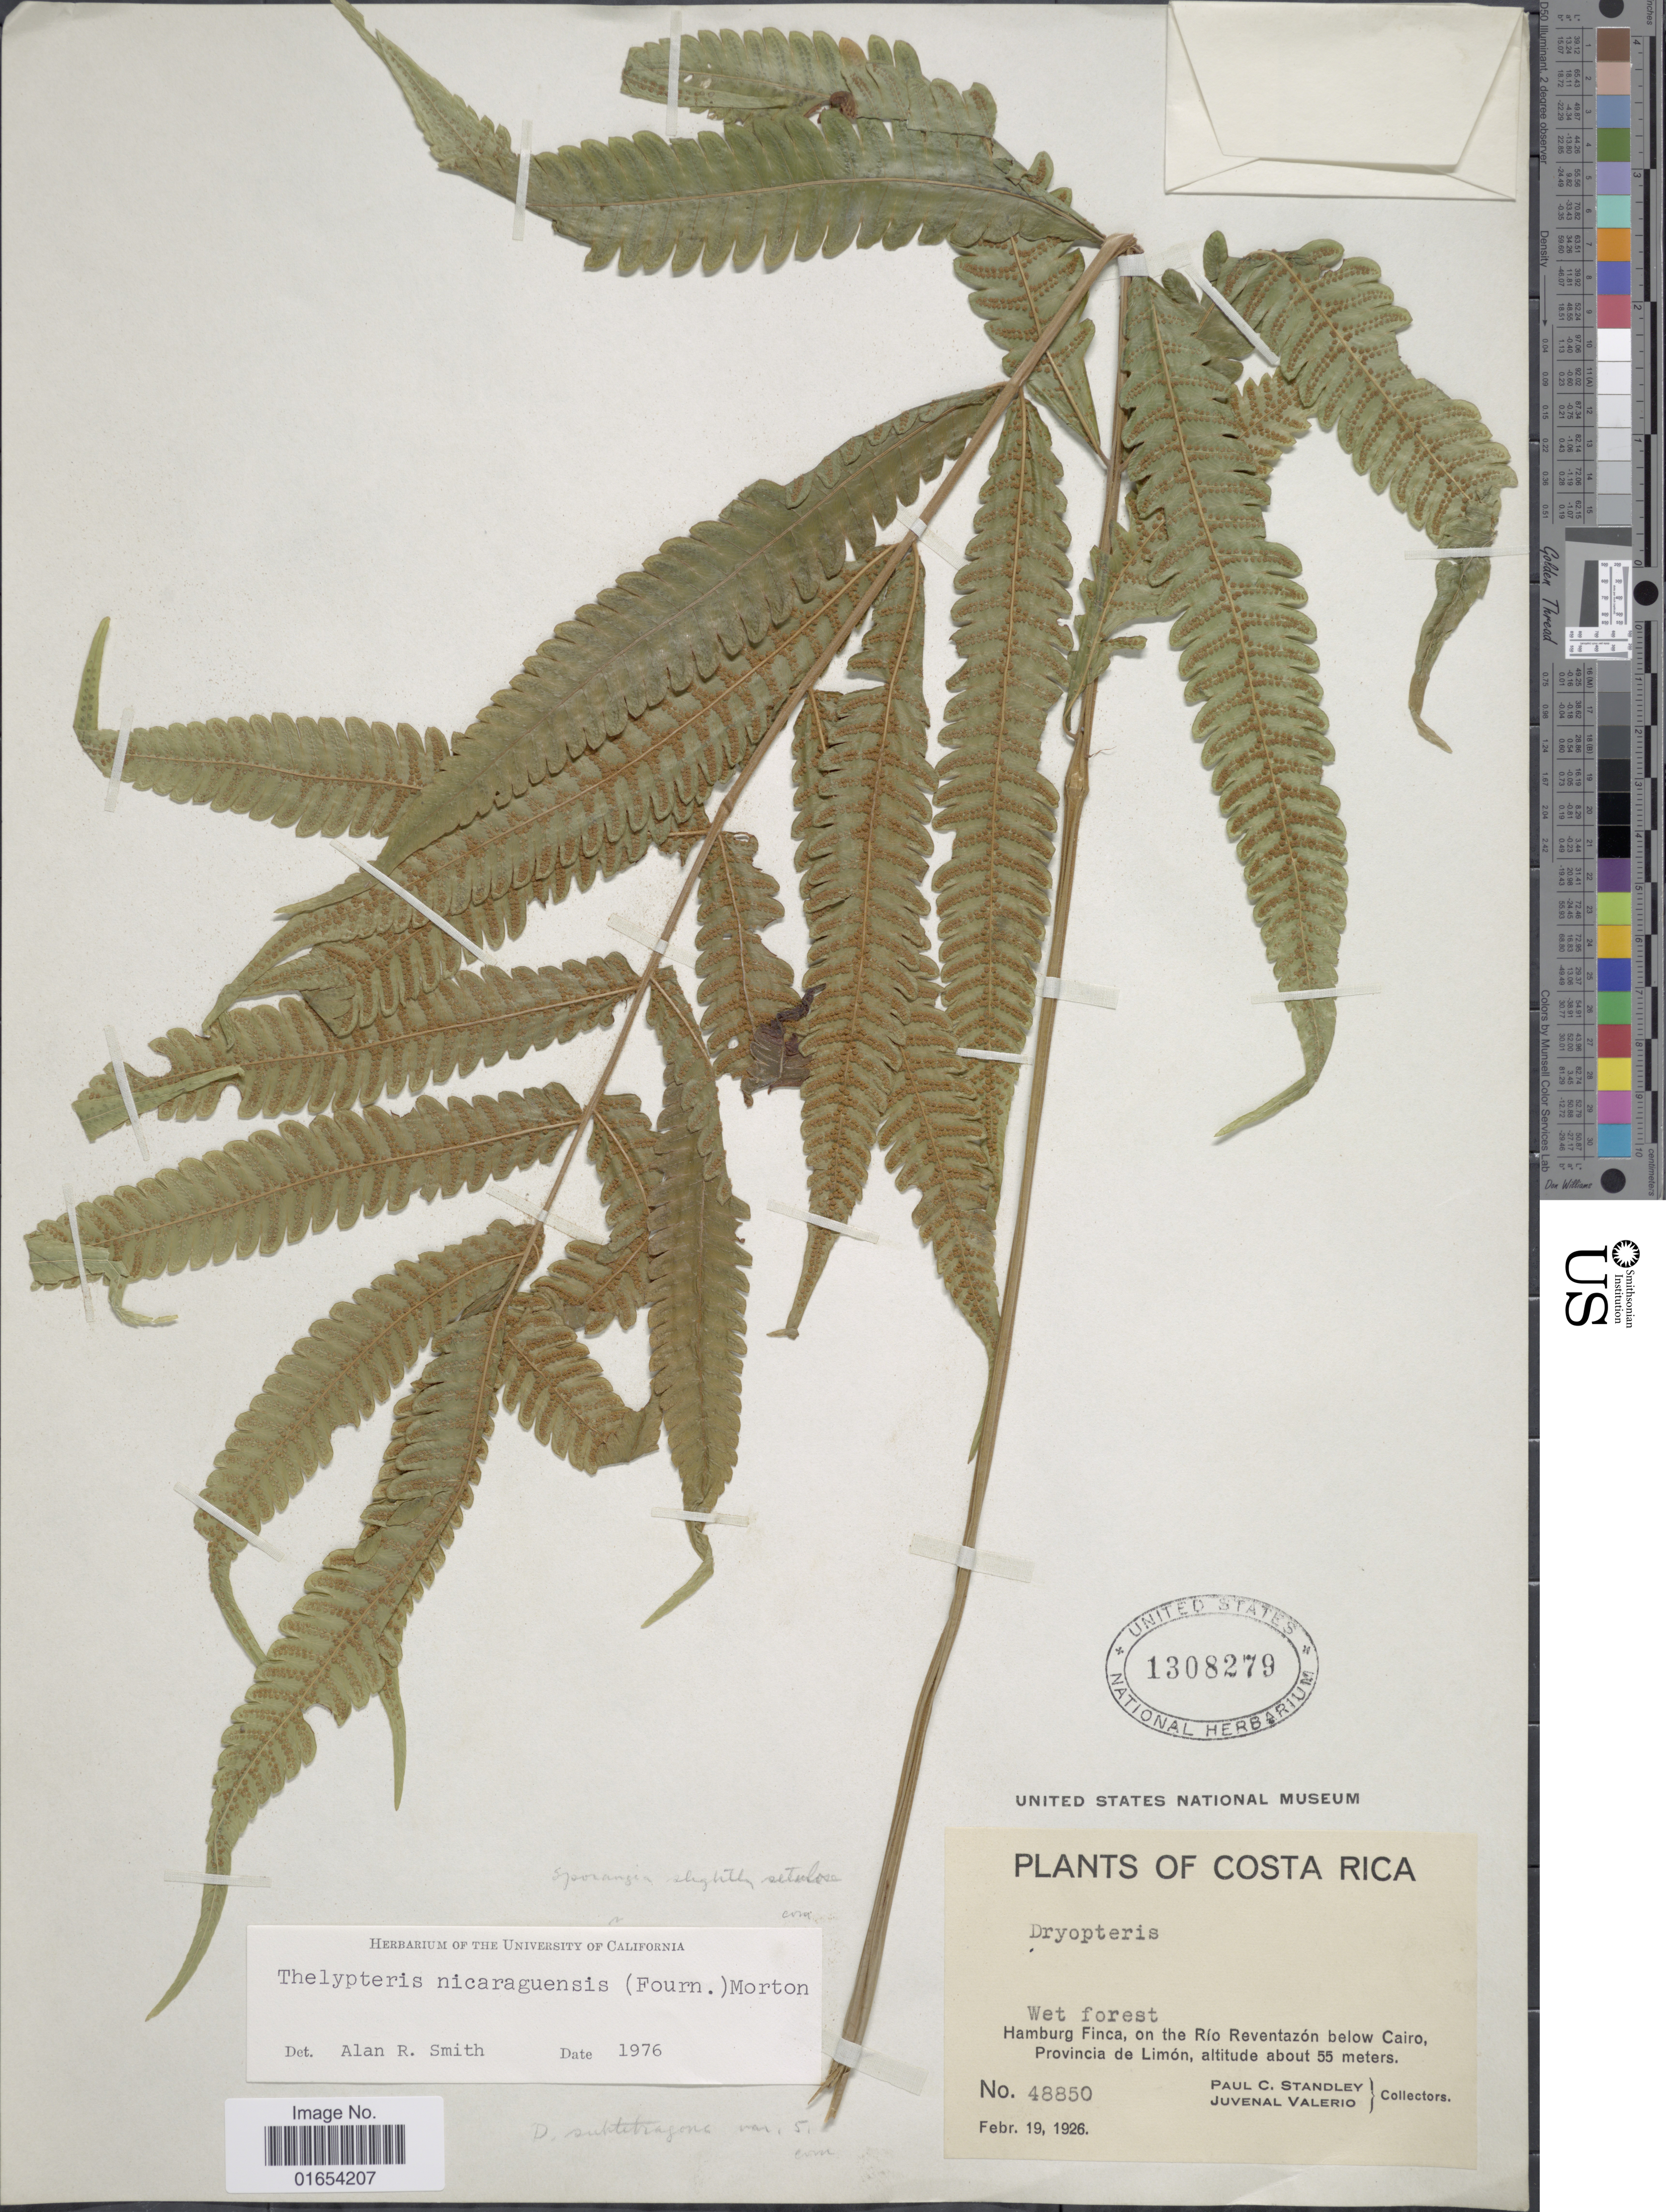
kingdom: Plantae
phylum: Tracheophyta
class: Polypodiopsida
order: Polypodiales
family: Thelypteridaceae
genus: Goniopteris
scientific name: Goniopteris nicaraguensis (C. Chr.) comb. nov., ined 2015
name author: (C. Chr.)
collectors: P. C. Standley & J. Valerio R.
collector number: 48850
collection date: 1926-02-19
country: Costa Rica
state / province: Limón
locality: Hamburg Finca, on the Rio Reventazon below Cairo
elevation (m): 55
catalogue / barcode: US 1308279